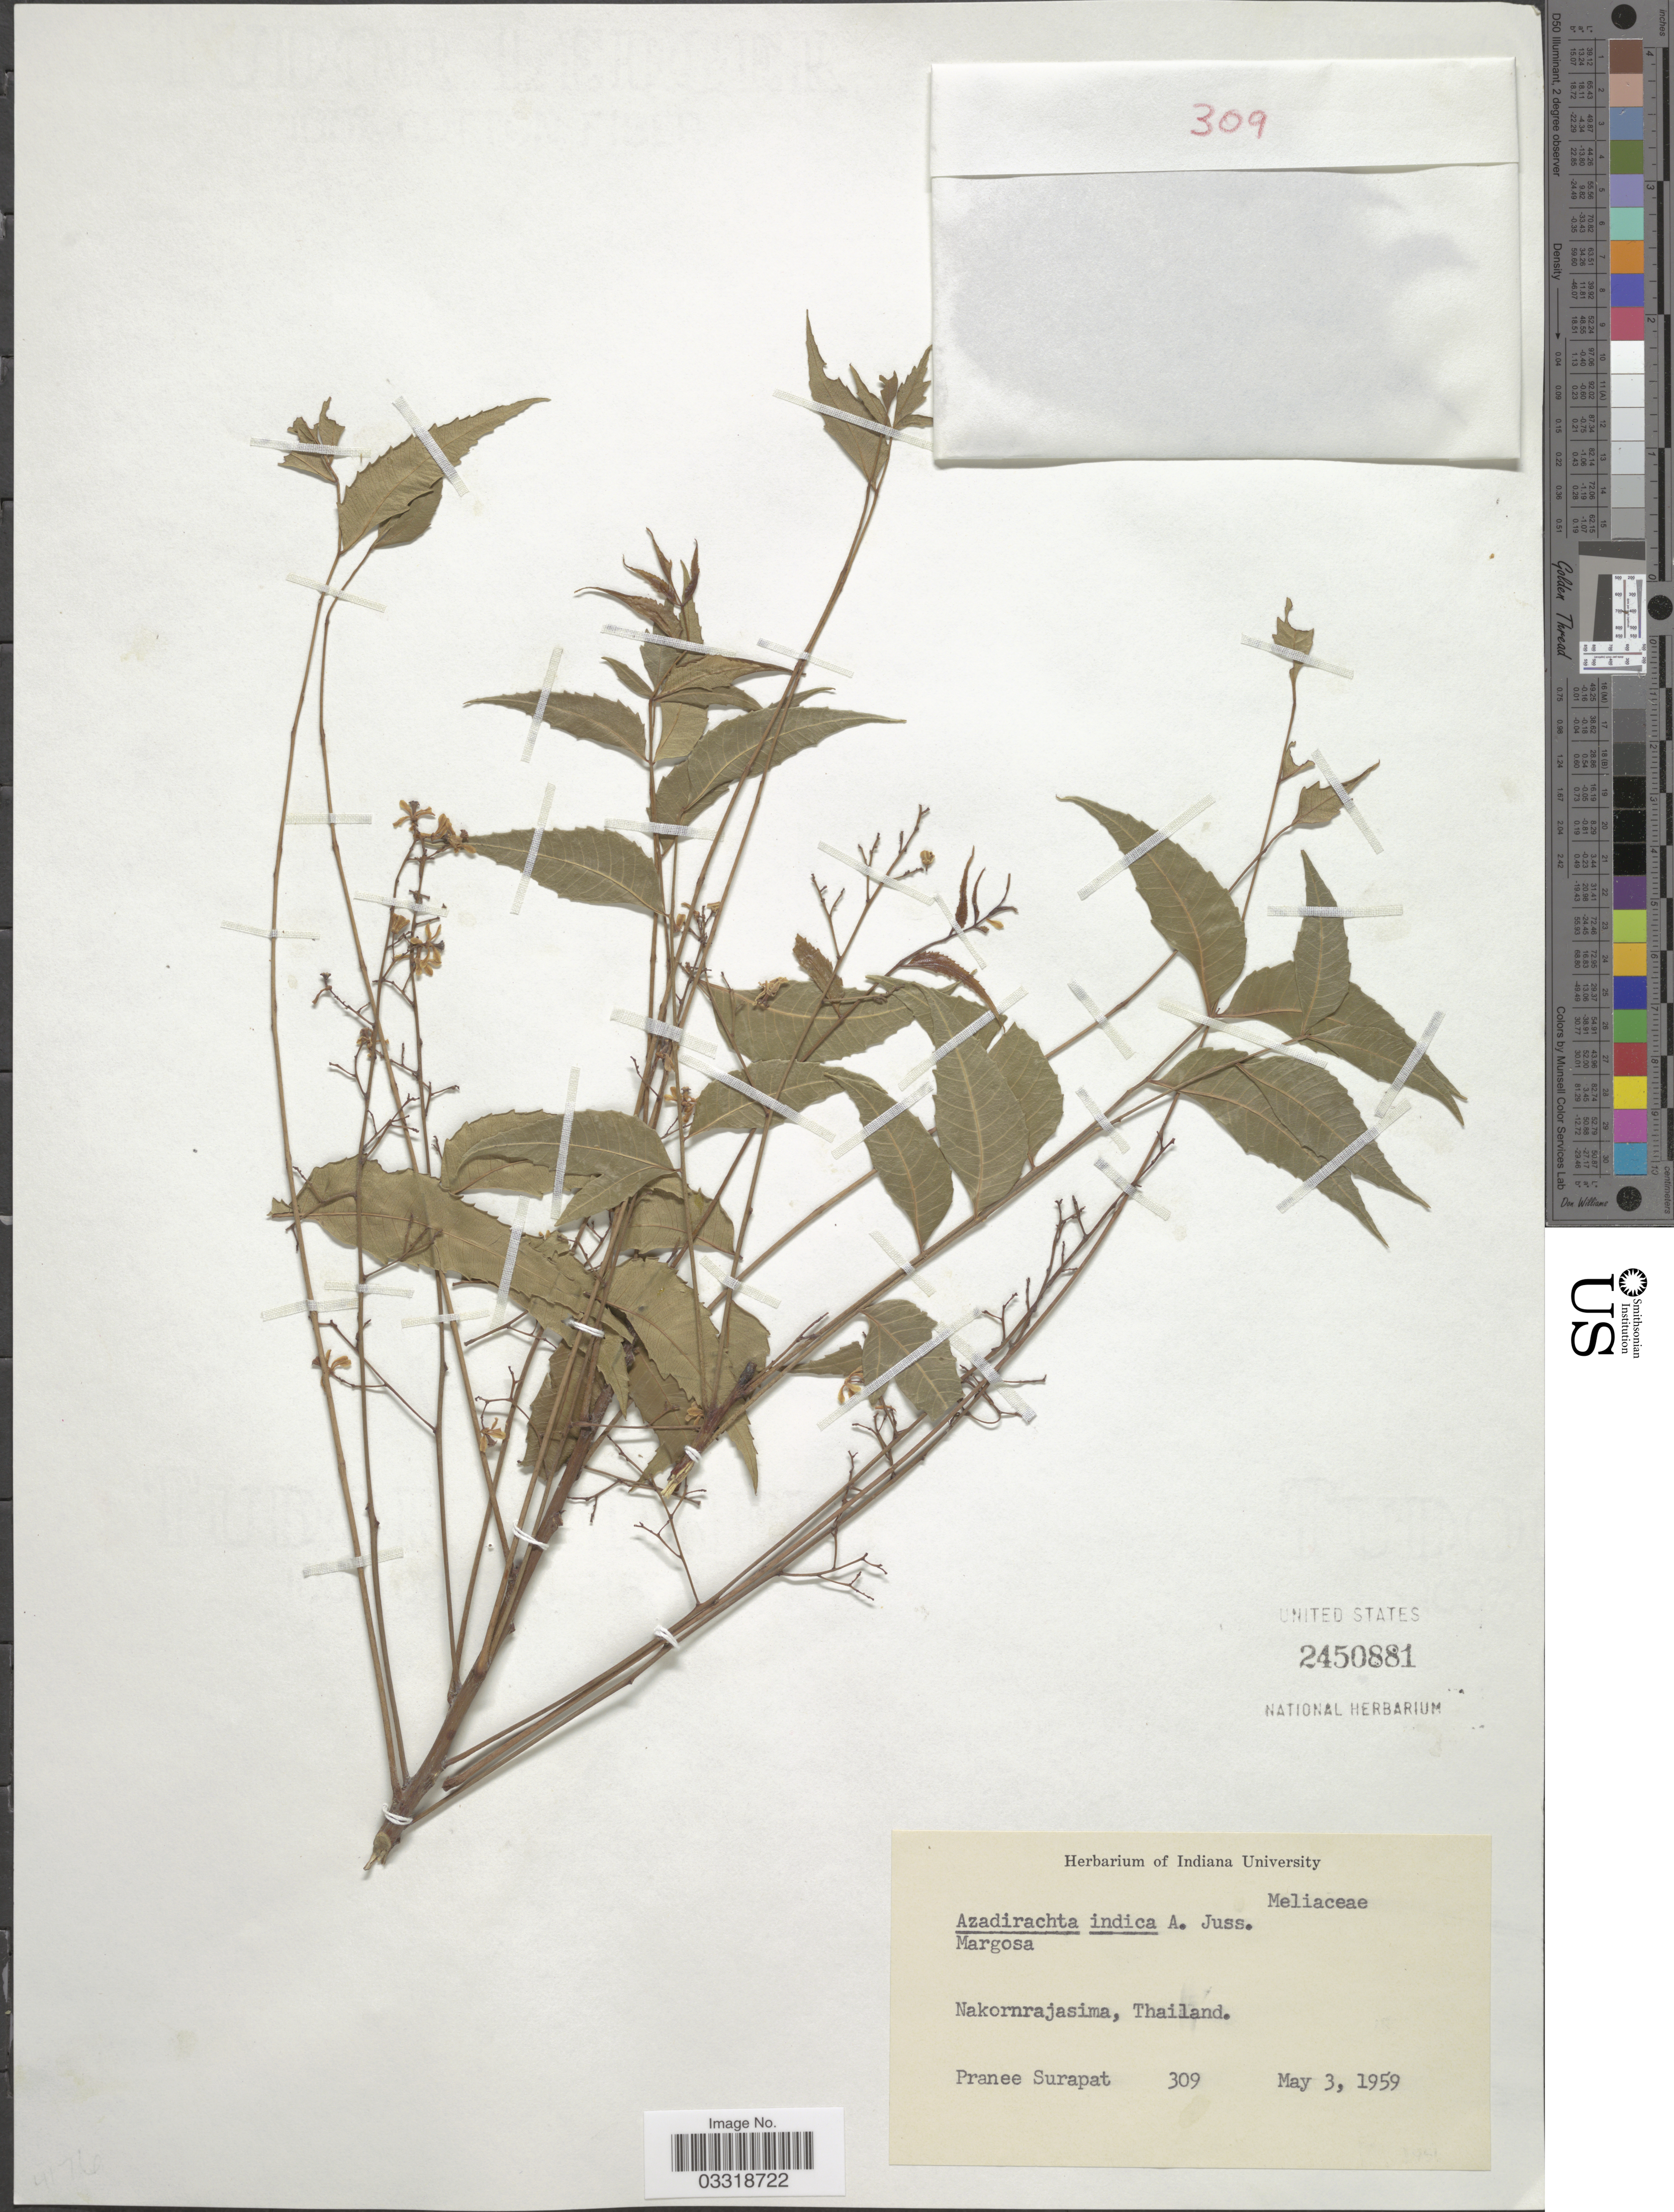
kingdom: Plantae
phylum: Tracheophyta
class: Magnoliopsida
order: Sapindales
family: Meliaceae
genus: Azadirachta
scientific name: Azadirachta indica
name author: A. Juss.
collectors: P. Surapat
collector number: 309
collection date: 1959-05-03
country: Thailand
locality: Nakornrajasima.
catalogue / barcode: US 2450881